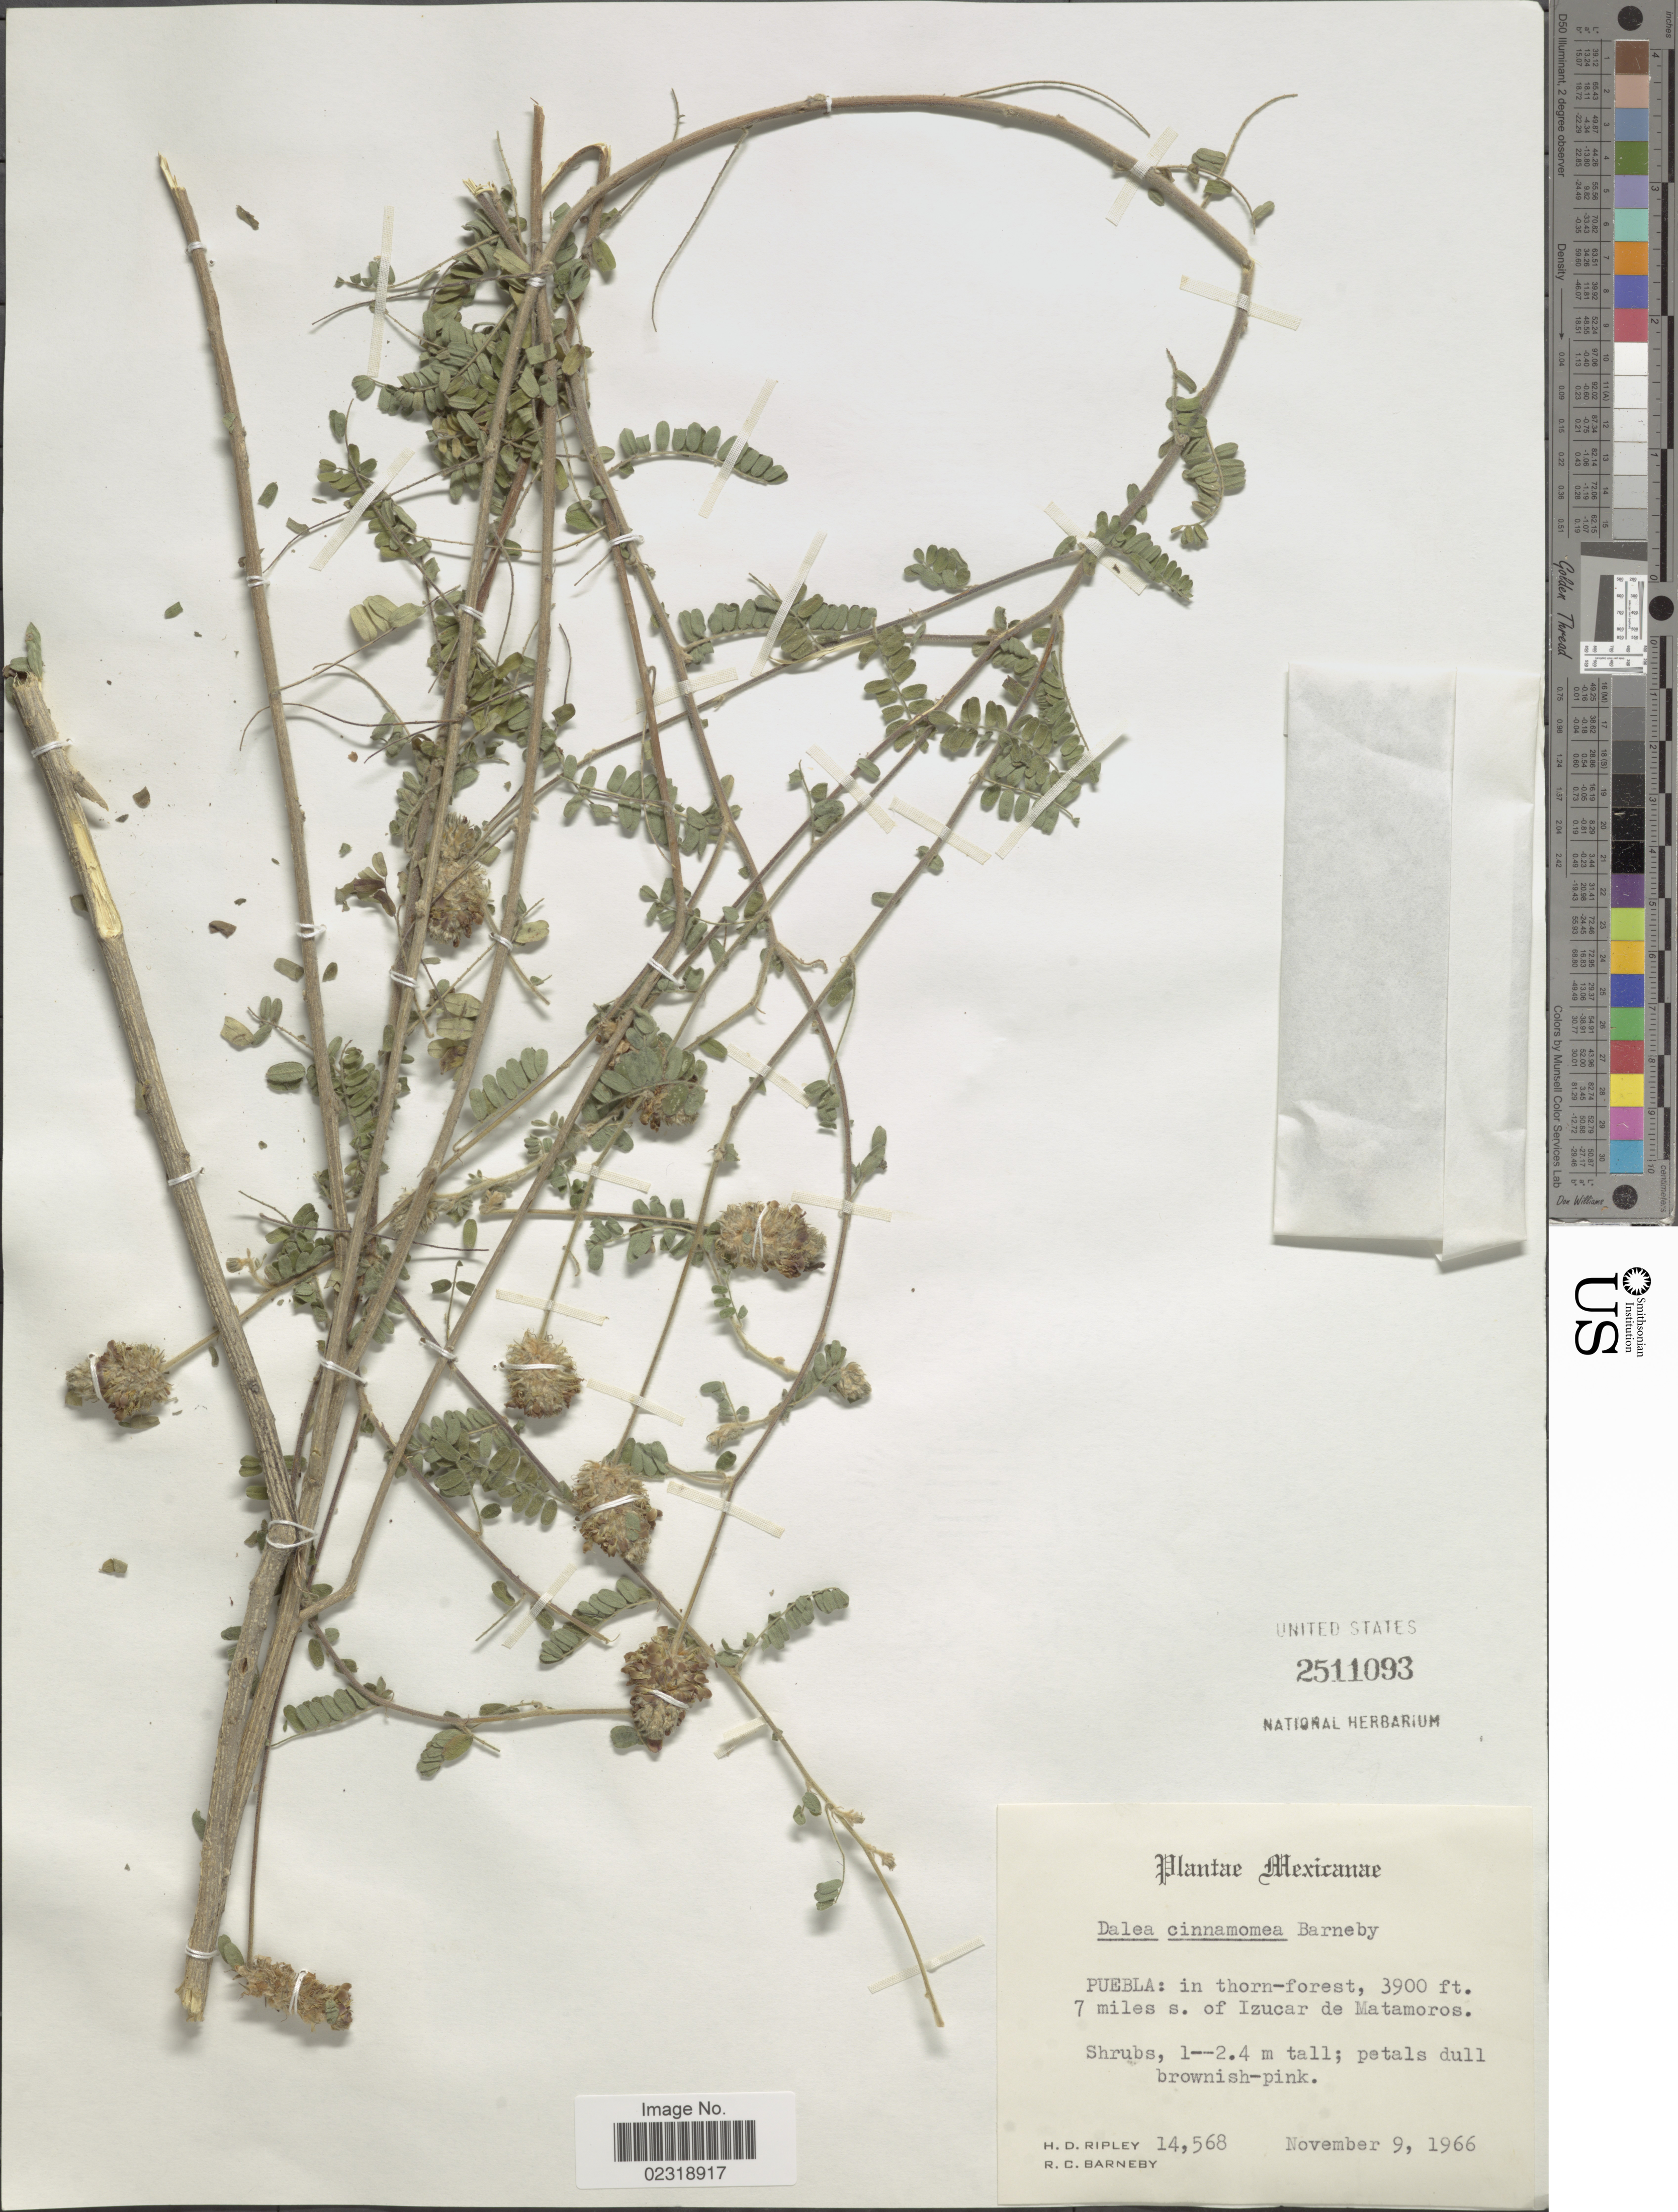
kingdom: Plantae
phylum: Tracheophyta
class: Magnoliopsida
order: Fabales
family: Fabaceae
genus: Dalea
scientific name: Dalea cinnamomea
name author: Barneby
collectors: H. Ripley & R. C. Barneby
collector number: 14568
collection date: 1966-11-09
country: Mexico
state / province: Puebla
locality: In thorn-fest, 7 miles s. of Izucar de Matamoros.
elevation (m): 1189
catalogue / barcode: US 2511093